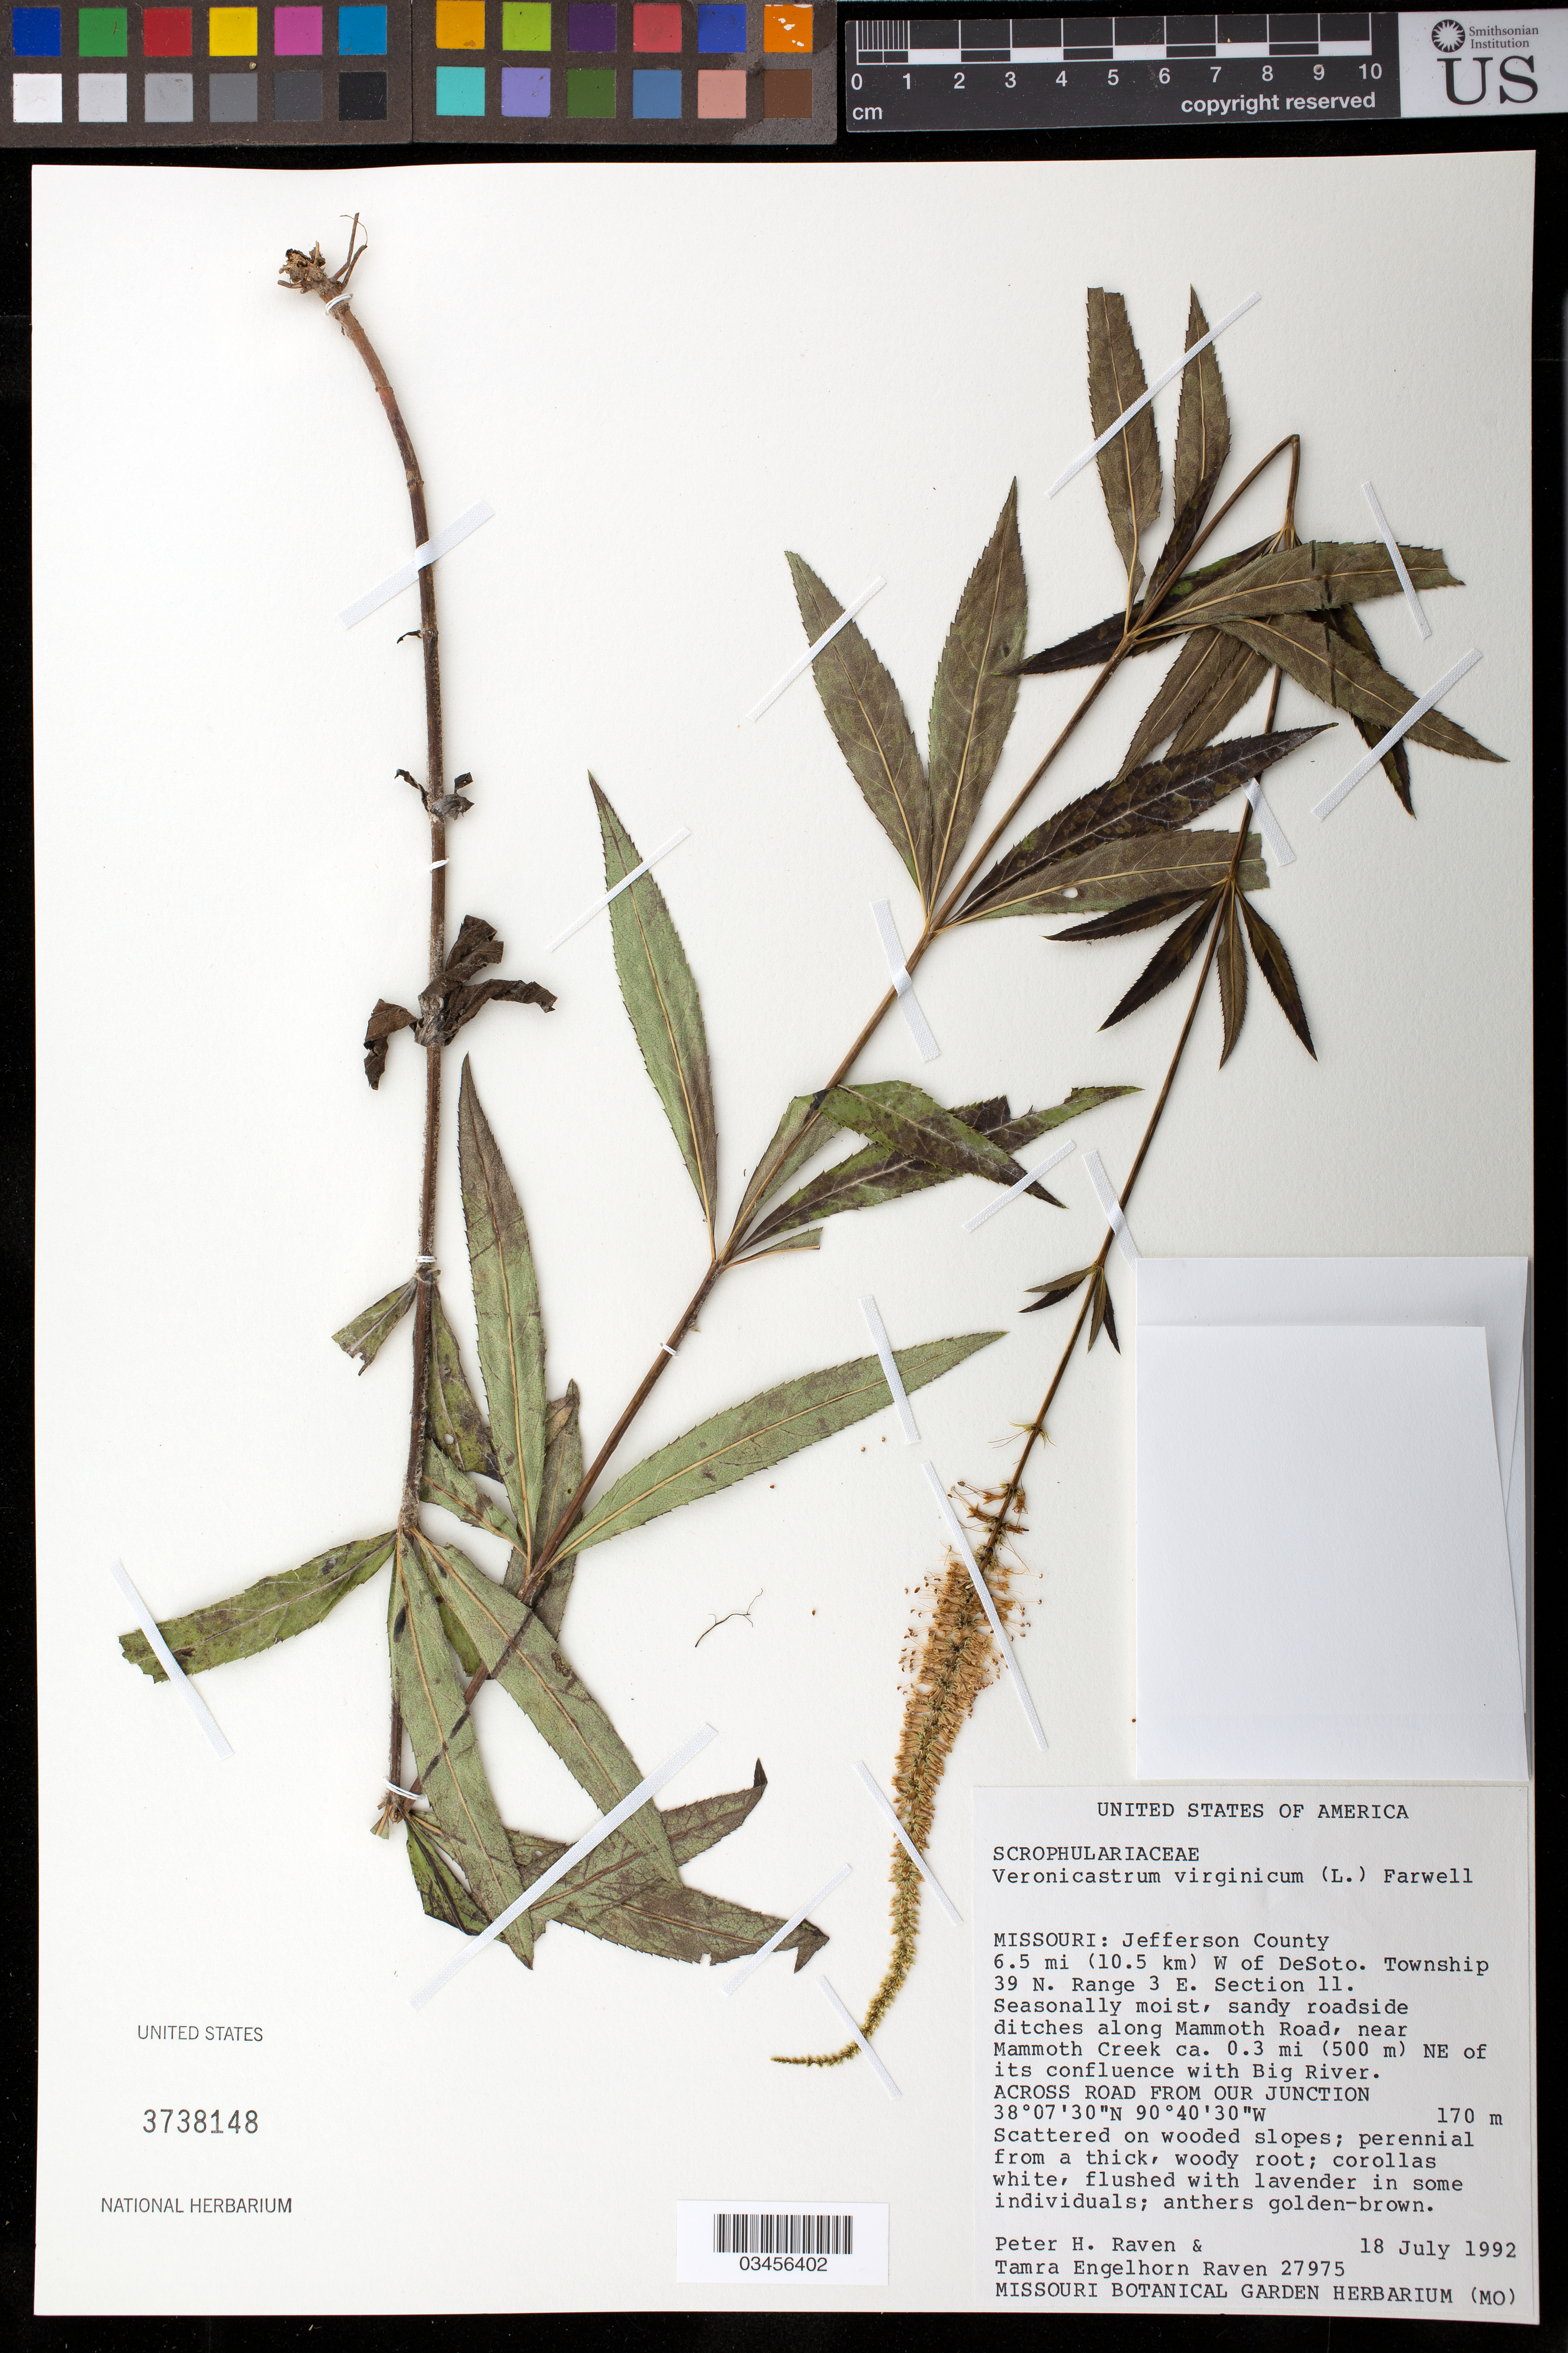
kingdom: Plantae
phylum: Tracheophyta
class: Magnoliopsida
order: Lamiales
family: Plantaginaceae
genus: Veronicastrum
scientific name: Veronicastrum virginicum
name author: (L.) Farw.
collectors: P. Raven & T. Raven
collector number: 27975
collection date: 1992-07-18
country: United States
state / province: Missouri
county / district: Jefferson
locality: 6.5 mi (10.5 km) W of DeSoto. Township 39 N. Range 3 E. Section 11. Along Mammoth Creek, ca. 0,3 mi. (500 m) NE of its confluence with Big River.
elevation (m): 170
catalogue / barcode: US 3738148